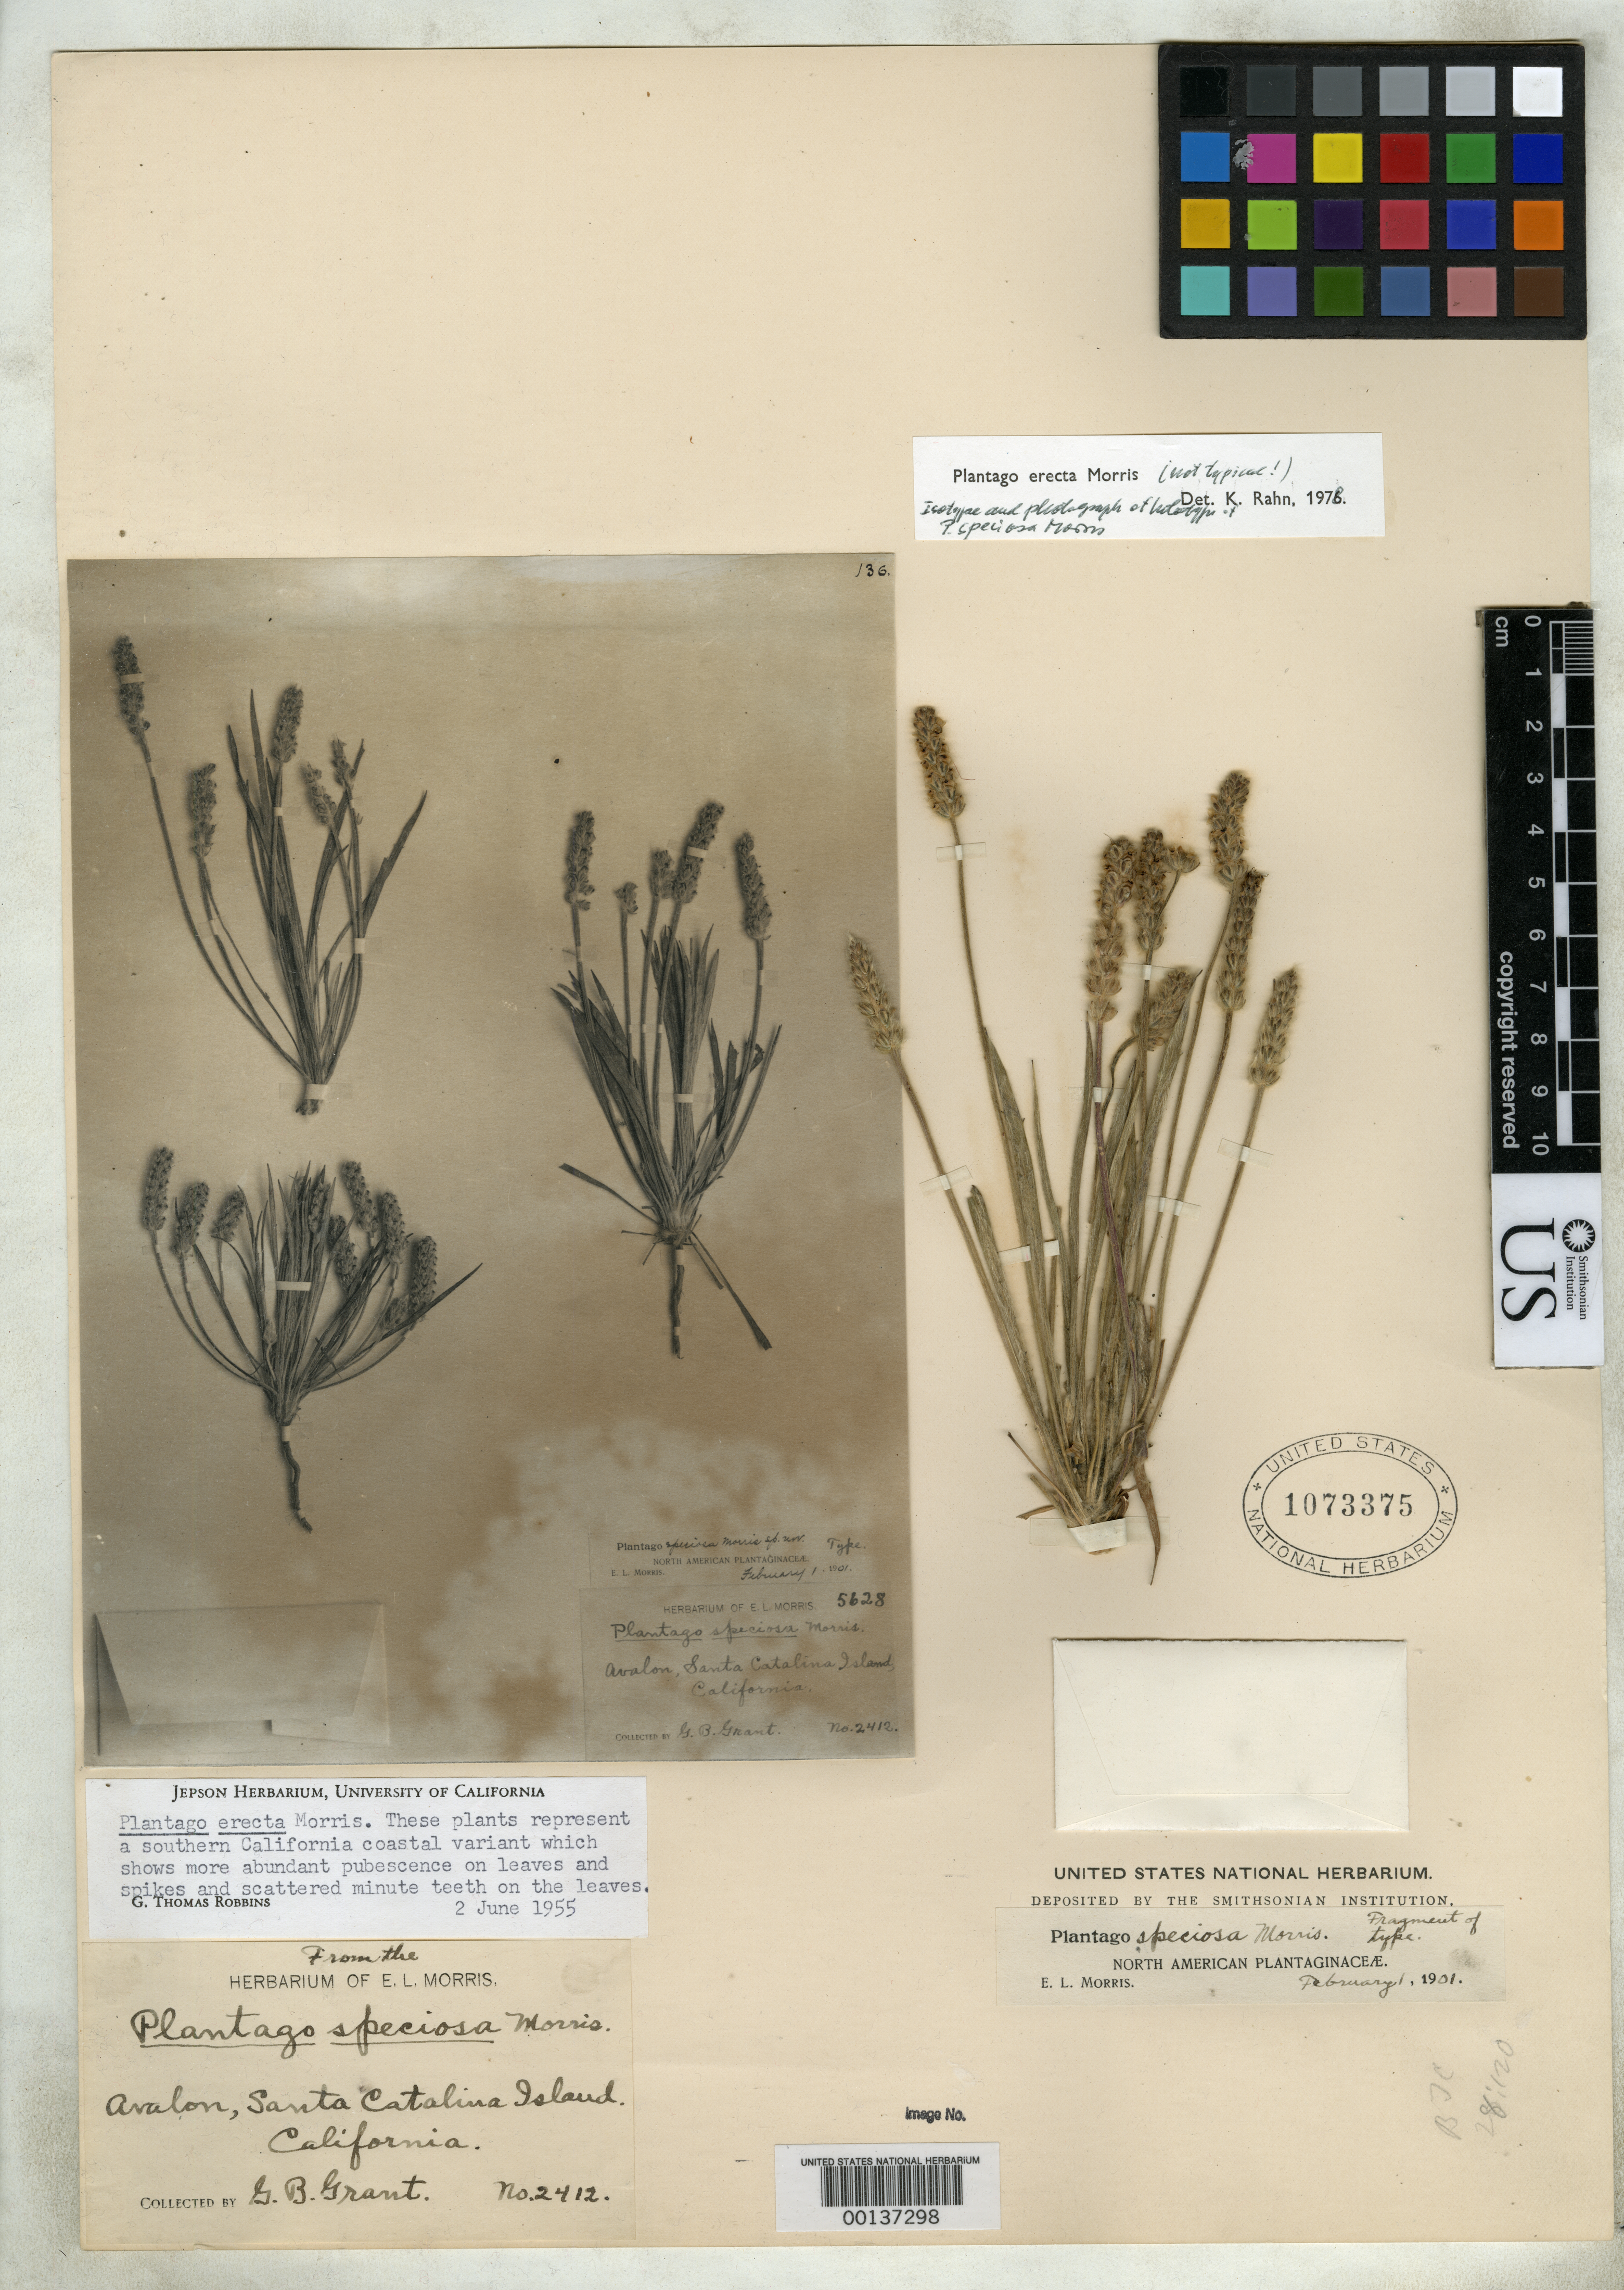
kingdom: Plantae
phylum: Tracheophyta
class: Magnoliopsida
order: Lamiales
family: Plantaginaceae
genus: Plantago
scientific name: Plantago speciosa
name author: E. Morris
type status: Isotype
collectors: G. Grant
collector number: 2412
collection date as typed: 01 Feb 1901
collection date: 1901-02-01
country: United States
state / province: California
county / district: Los Angeles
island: Santa Catalina Island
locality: Avalon.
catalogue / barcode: US 1073375